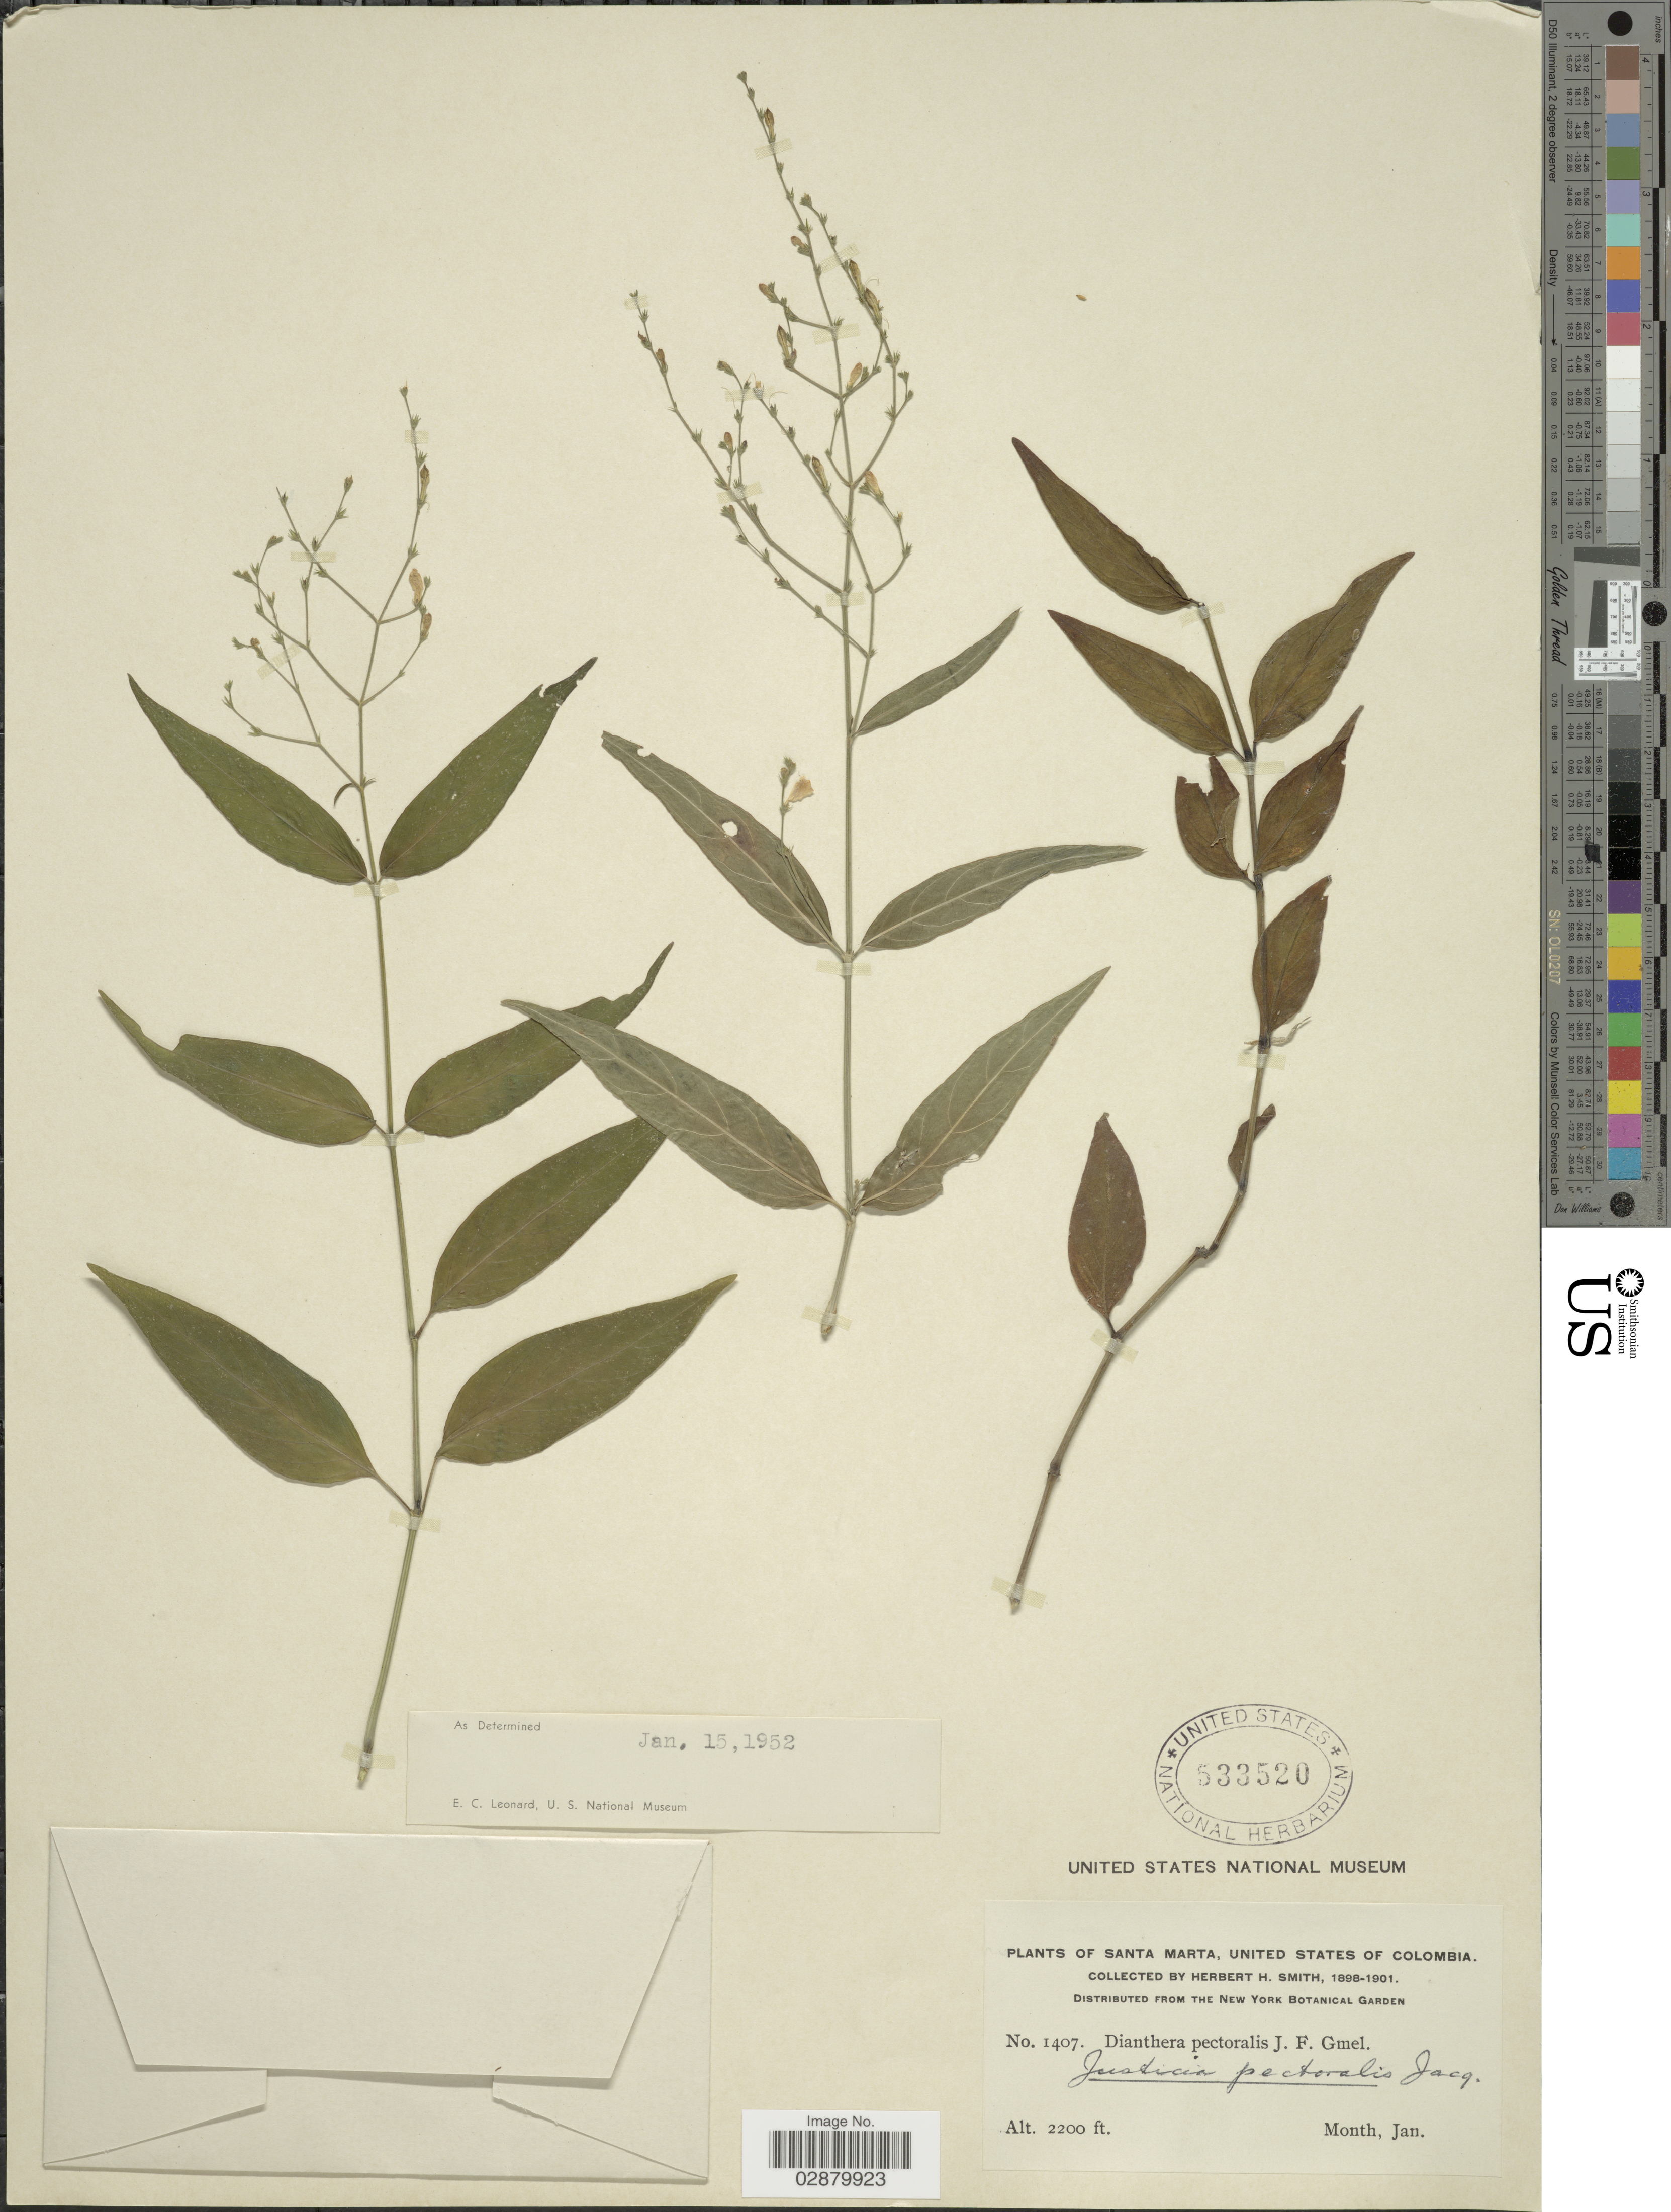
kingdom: Plantae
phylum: Tracheophyta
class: Magnoliopsida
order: Lamiales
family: Acanthaceae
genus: Justicia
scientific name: Justicia pectoralis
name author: Jacq.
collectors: Herbert H. Smith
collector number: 1407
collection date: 1898-01/1901-01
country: Colombia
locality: Santa Marta.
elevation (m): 671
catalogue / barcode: US 533520